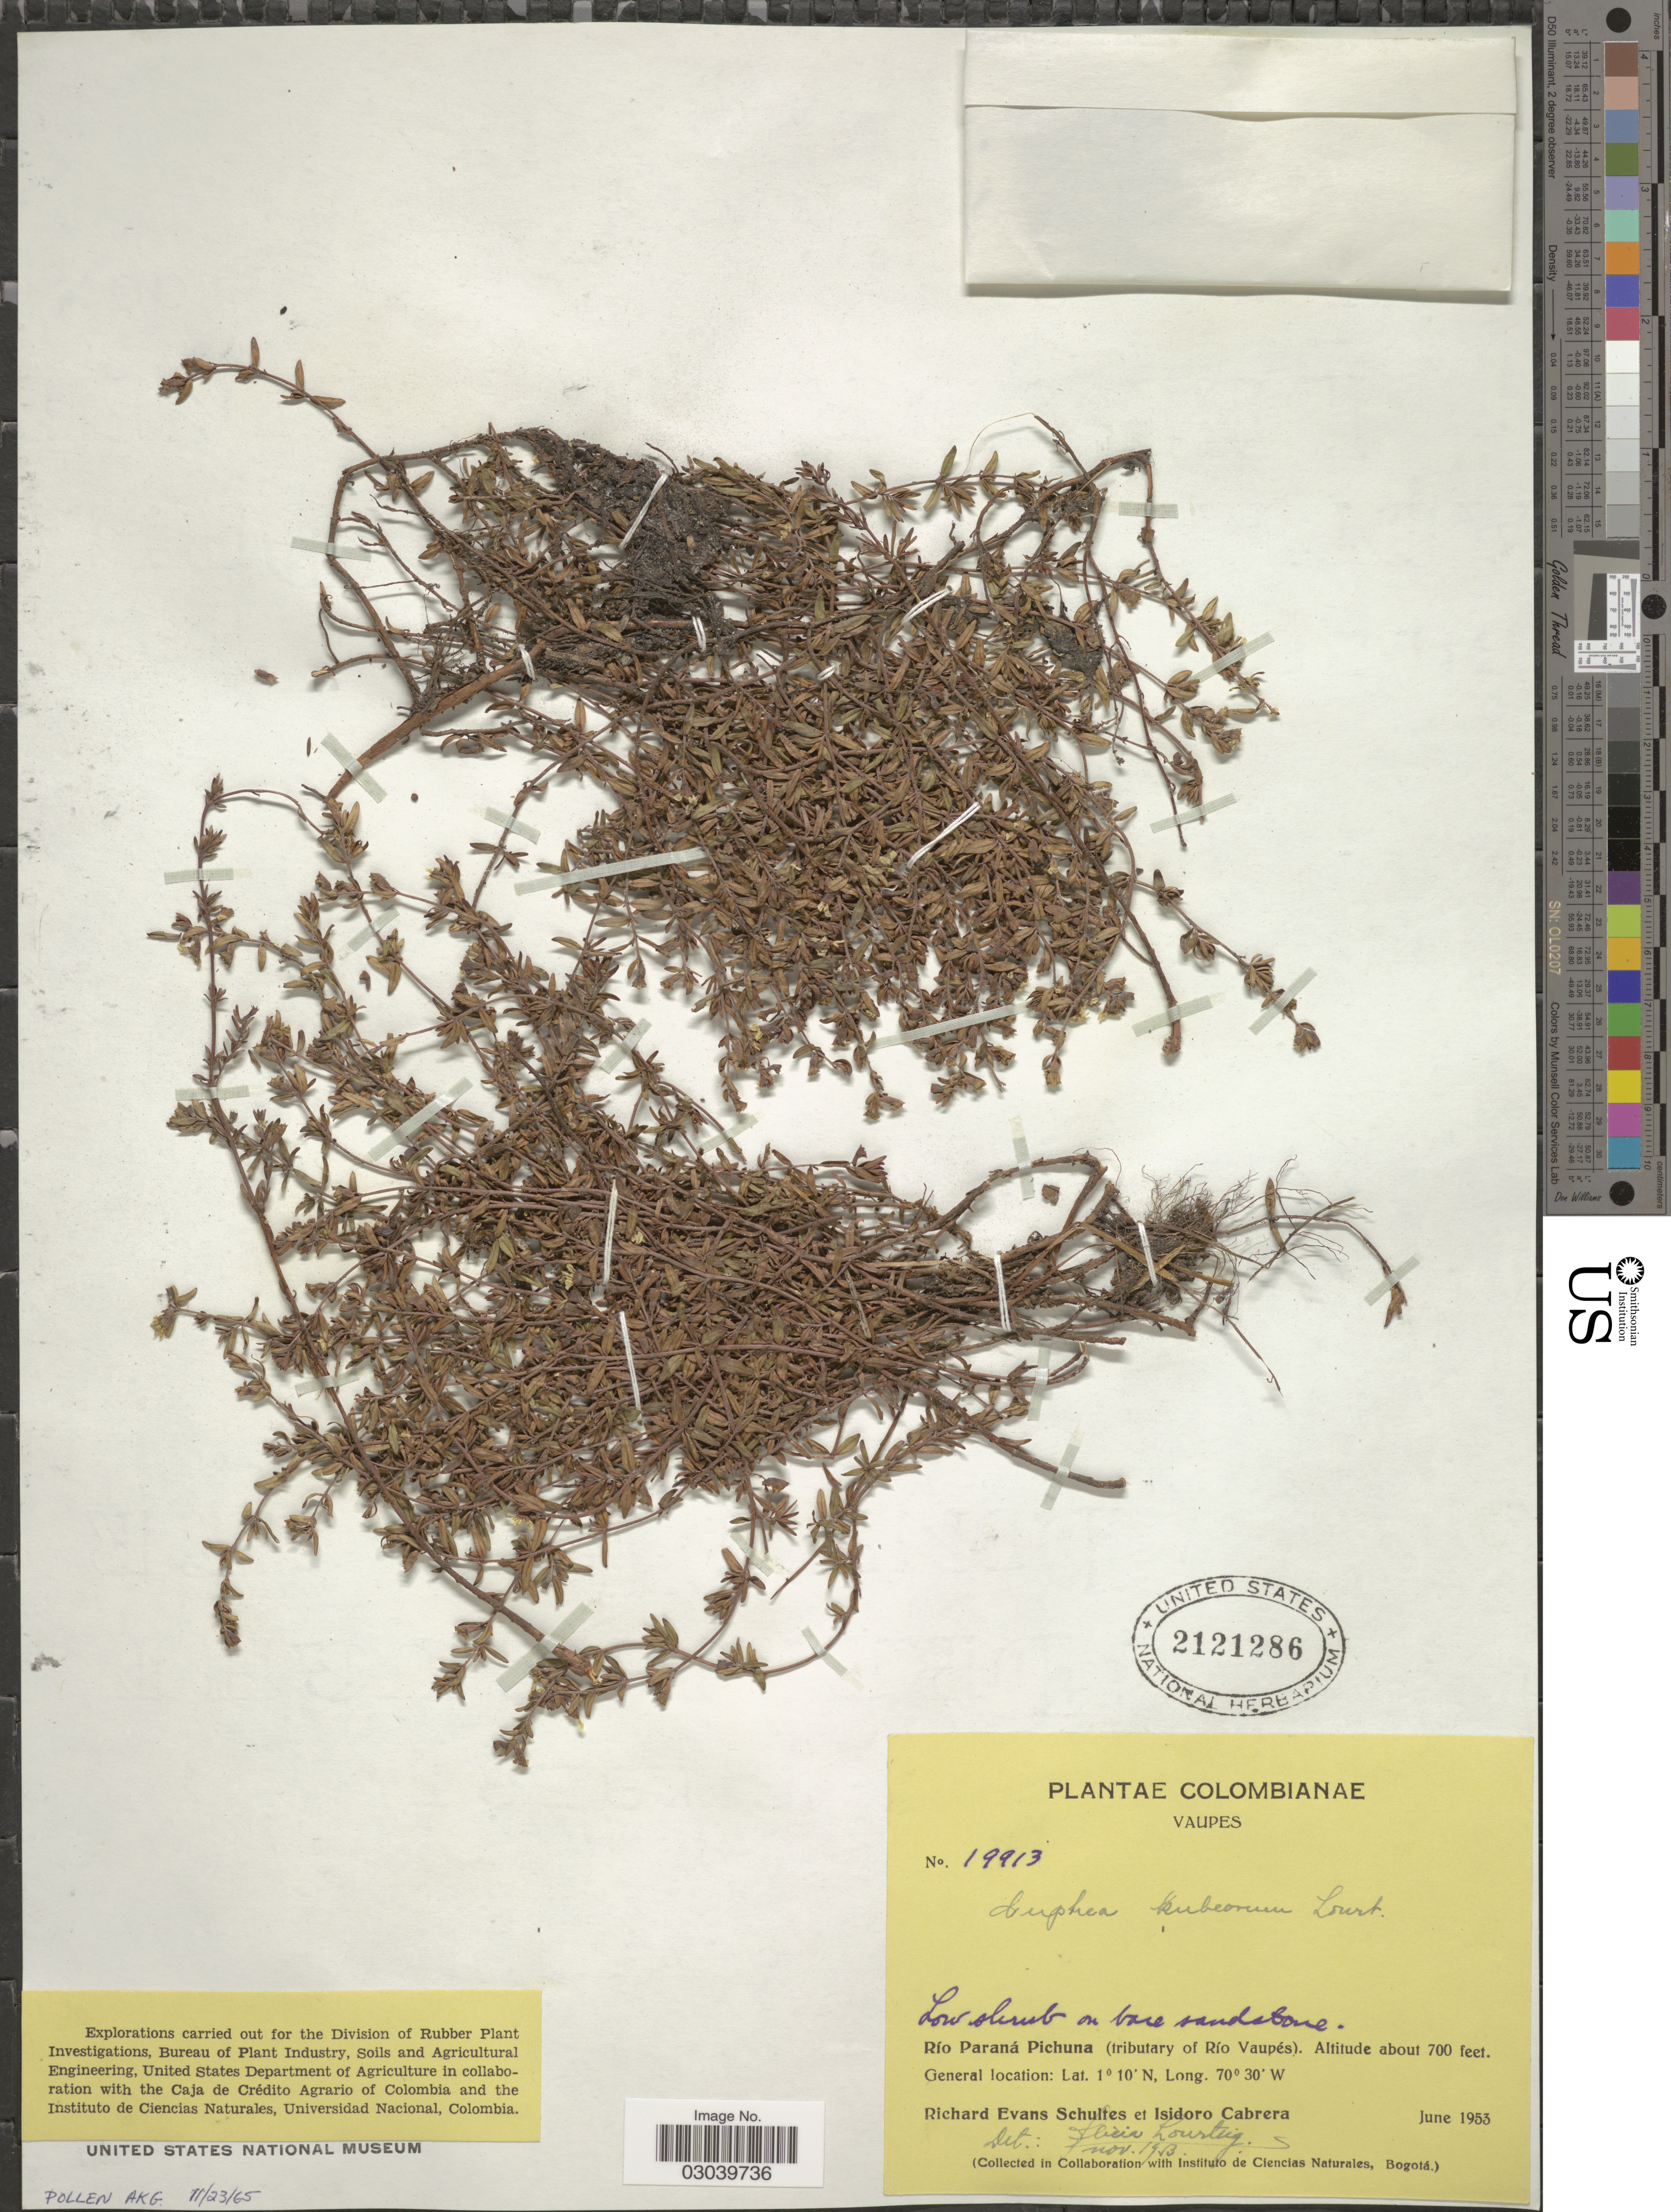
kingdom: Plantae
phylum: Tracheophyta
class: Magnoliopsida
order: Myrtales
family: Lythraceae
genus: Cuphea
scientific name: Cuphea kubeorum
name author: Lourteig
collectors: R. E. Schultes & I. Cabrera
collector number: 19913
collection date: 1953-06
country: Colombia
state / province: Vaupés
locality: Río Paraná Pichuna (tributary of Río Vaupés).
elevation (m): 213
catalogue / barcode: US 2121286